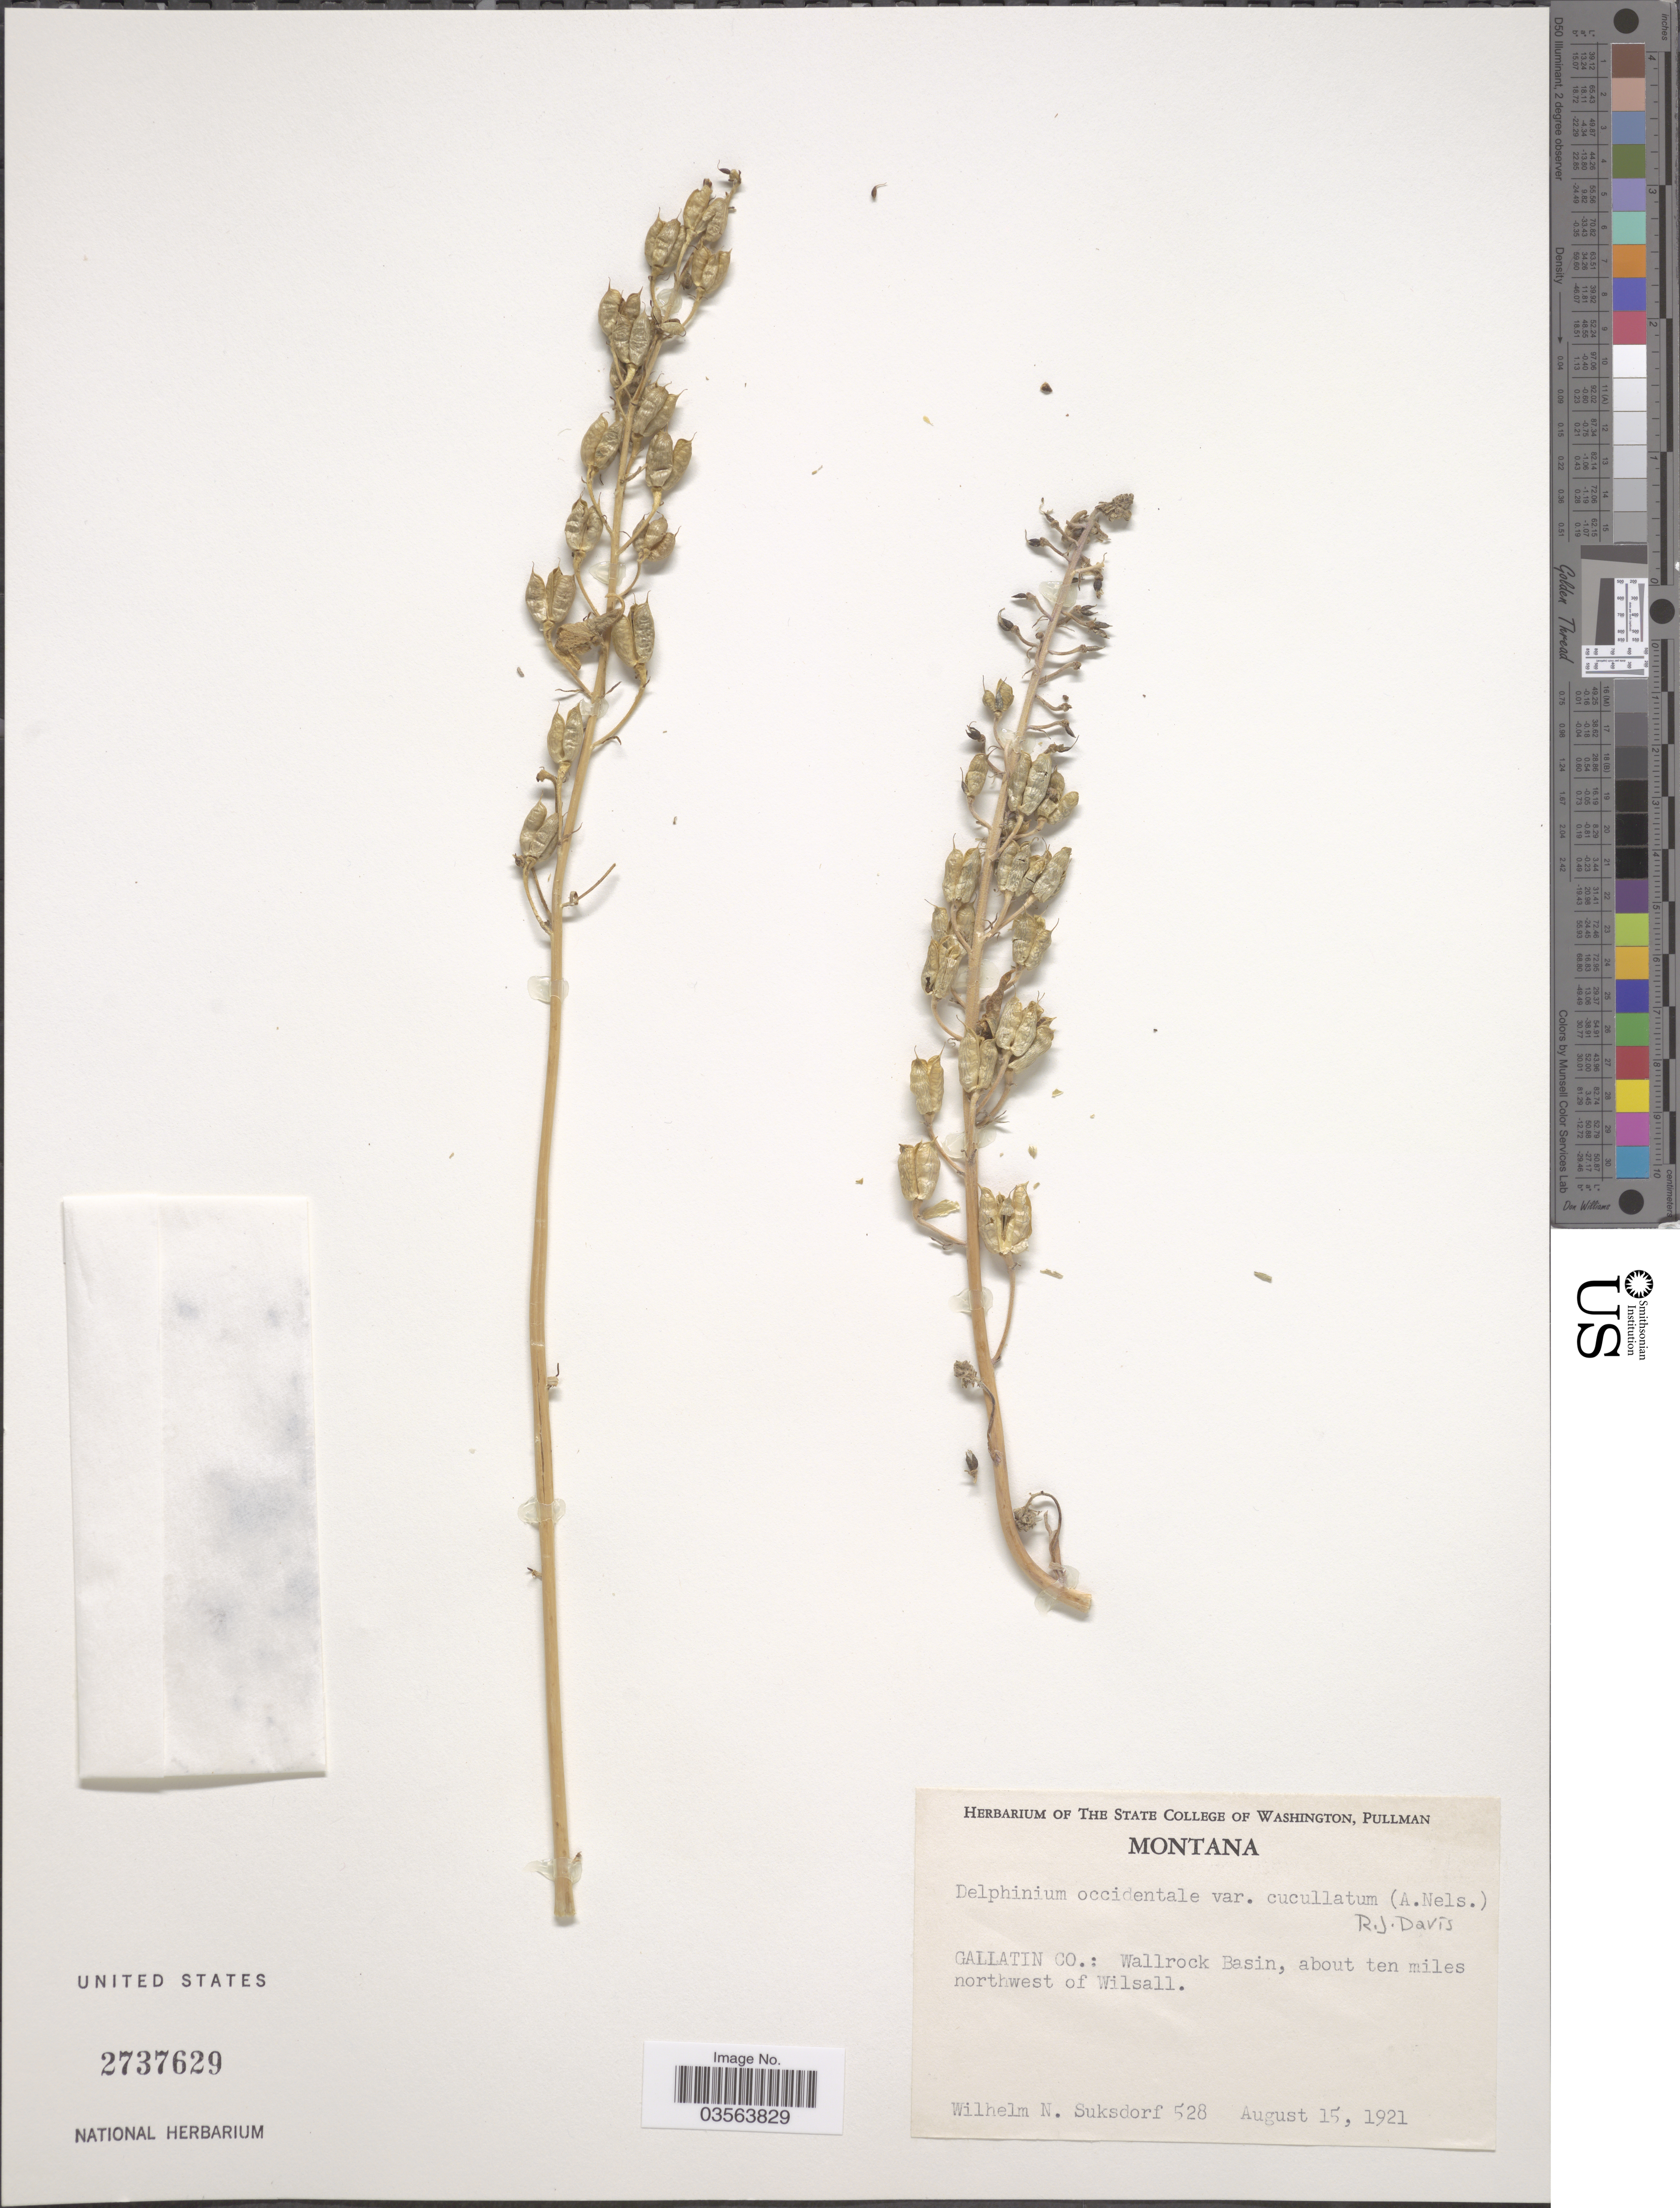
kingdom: Plantae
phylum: Tracheophyta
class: Magnoliopsida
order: Ranunculales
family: Ranunculaceae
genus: Delphinium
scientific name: Delphinium occidentale var. cucullatum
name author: (A. Nelson) R.J. Davis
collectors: W. N. Suksdorf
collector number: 528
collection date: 1921-08-15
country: United States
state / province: Montana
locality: Gallatin Co.: Wallrock Basin, about ten miles northwest of Wilsall.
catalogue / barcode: US 2737629